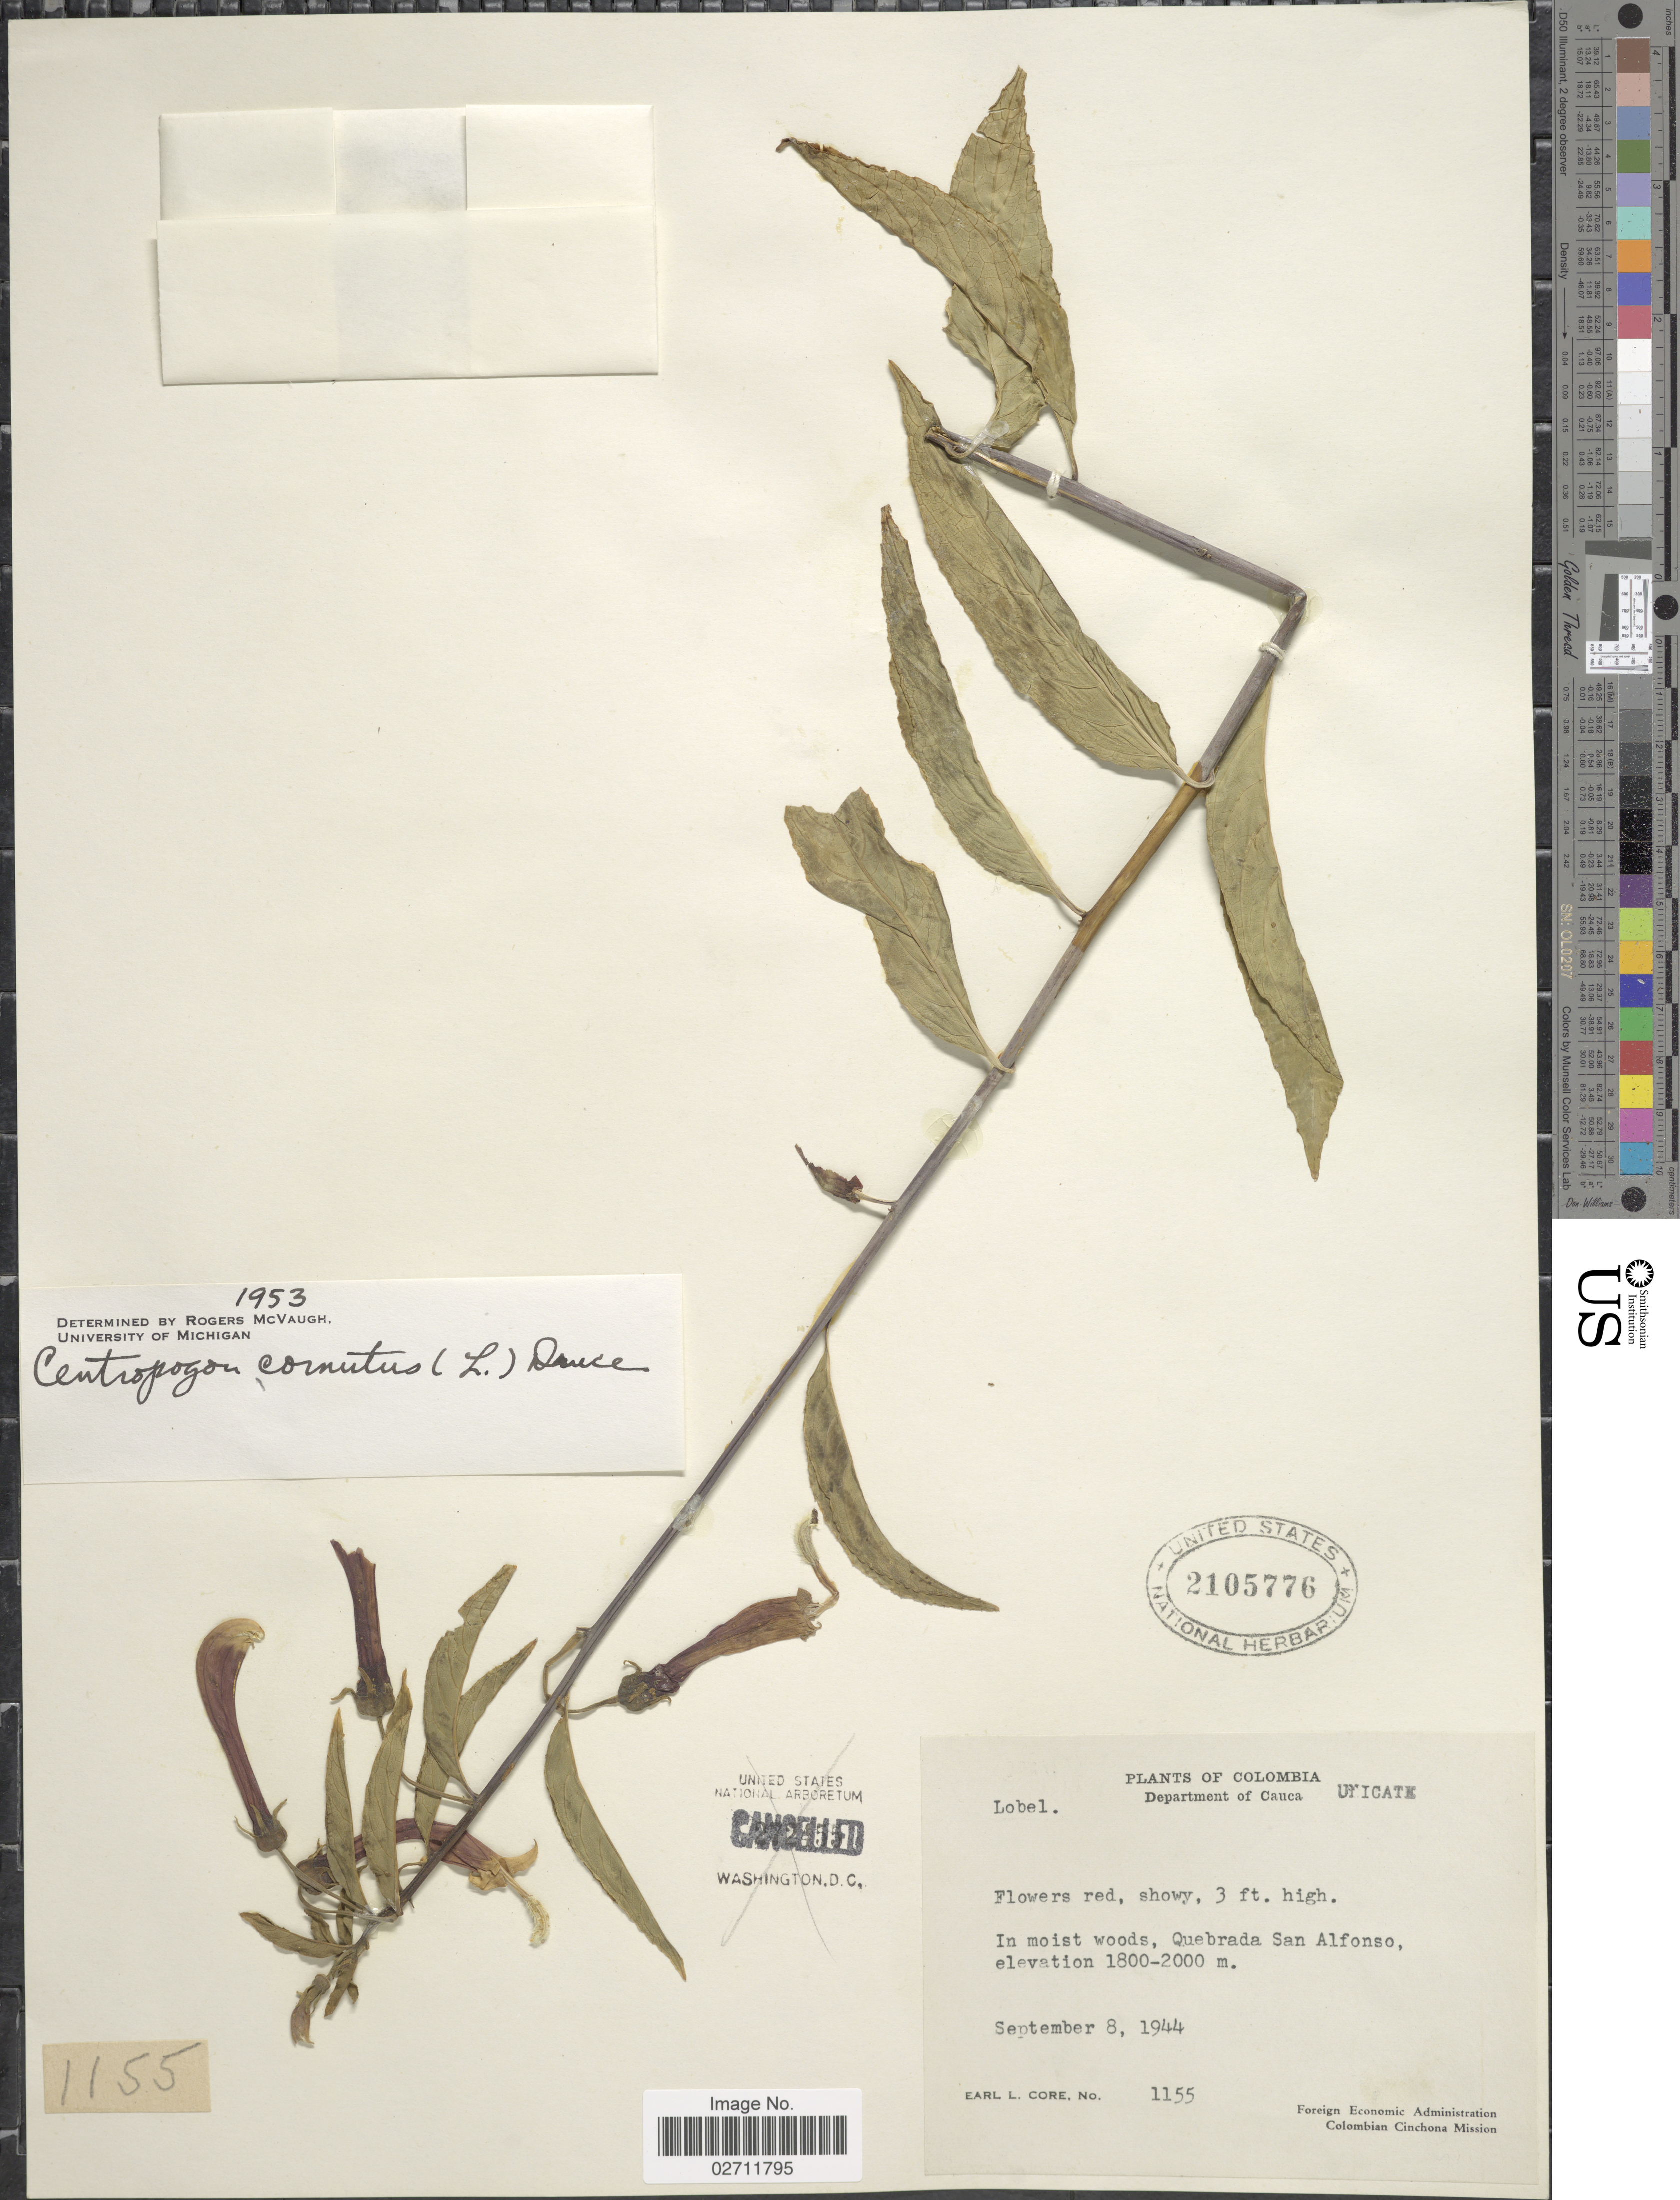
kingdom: Plantae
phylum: Tracheophyta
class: Magnoliopsida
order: Asterales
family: Campanulaceae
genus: Centropogon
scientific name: Centropogon cornutus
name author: (L.) Druce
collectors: E. L. Core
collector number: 1155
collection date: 1944-09-08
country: Colombia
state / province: Cauca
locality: Quebrada San Alfonso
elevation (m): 1800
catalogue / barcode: US 2105776